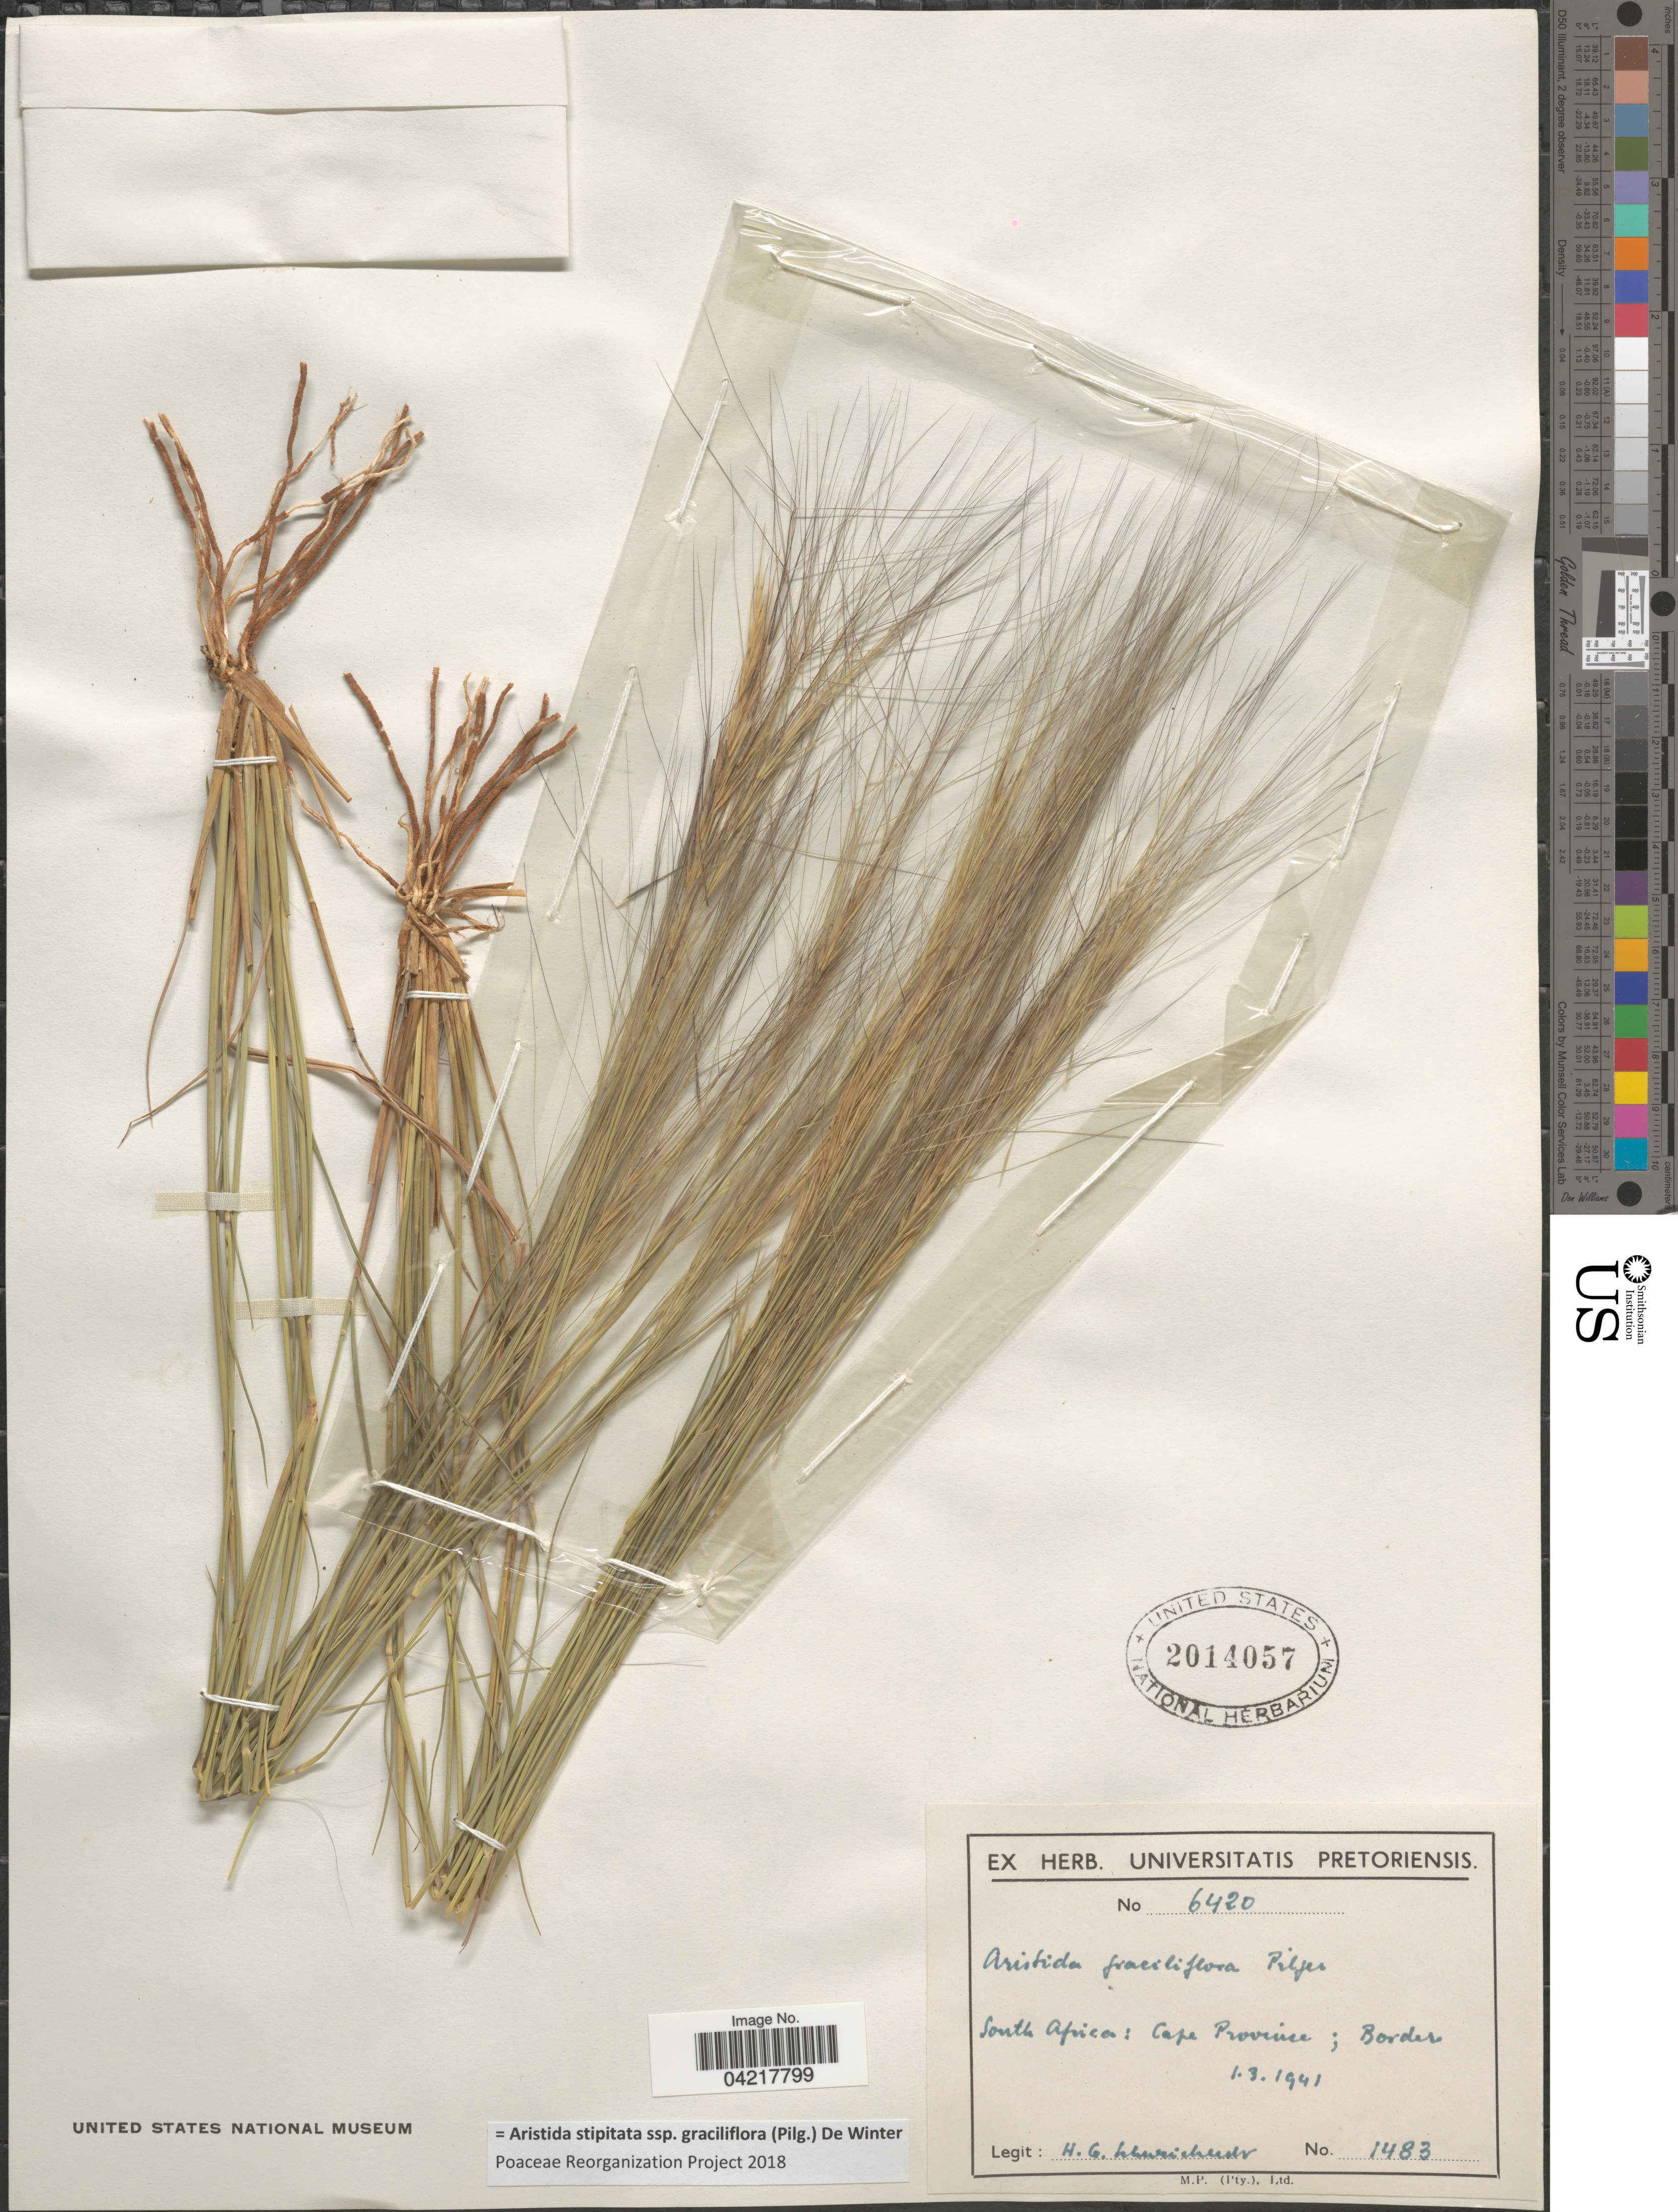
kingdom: Plantae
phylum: Tracheophyta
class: Liliopsida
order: Poales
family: Poaceae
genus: Aristida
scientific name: Aristida stipitata var. graciliflora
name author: (Pilg.) De Winter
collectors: H. G. Reichenbach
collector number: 1483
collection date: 1941-03-01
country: South Africa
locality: Border.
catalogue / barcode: US 2014057